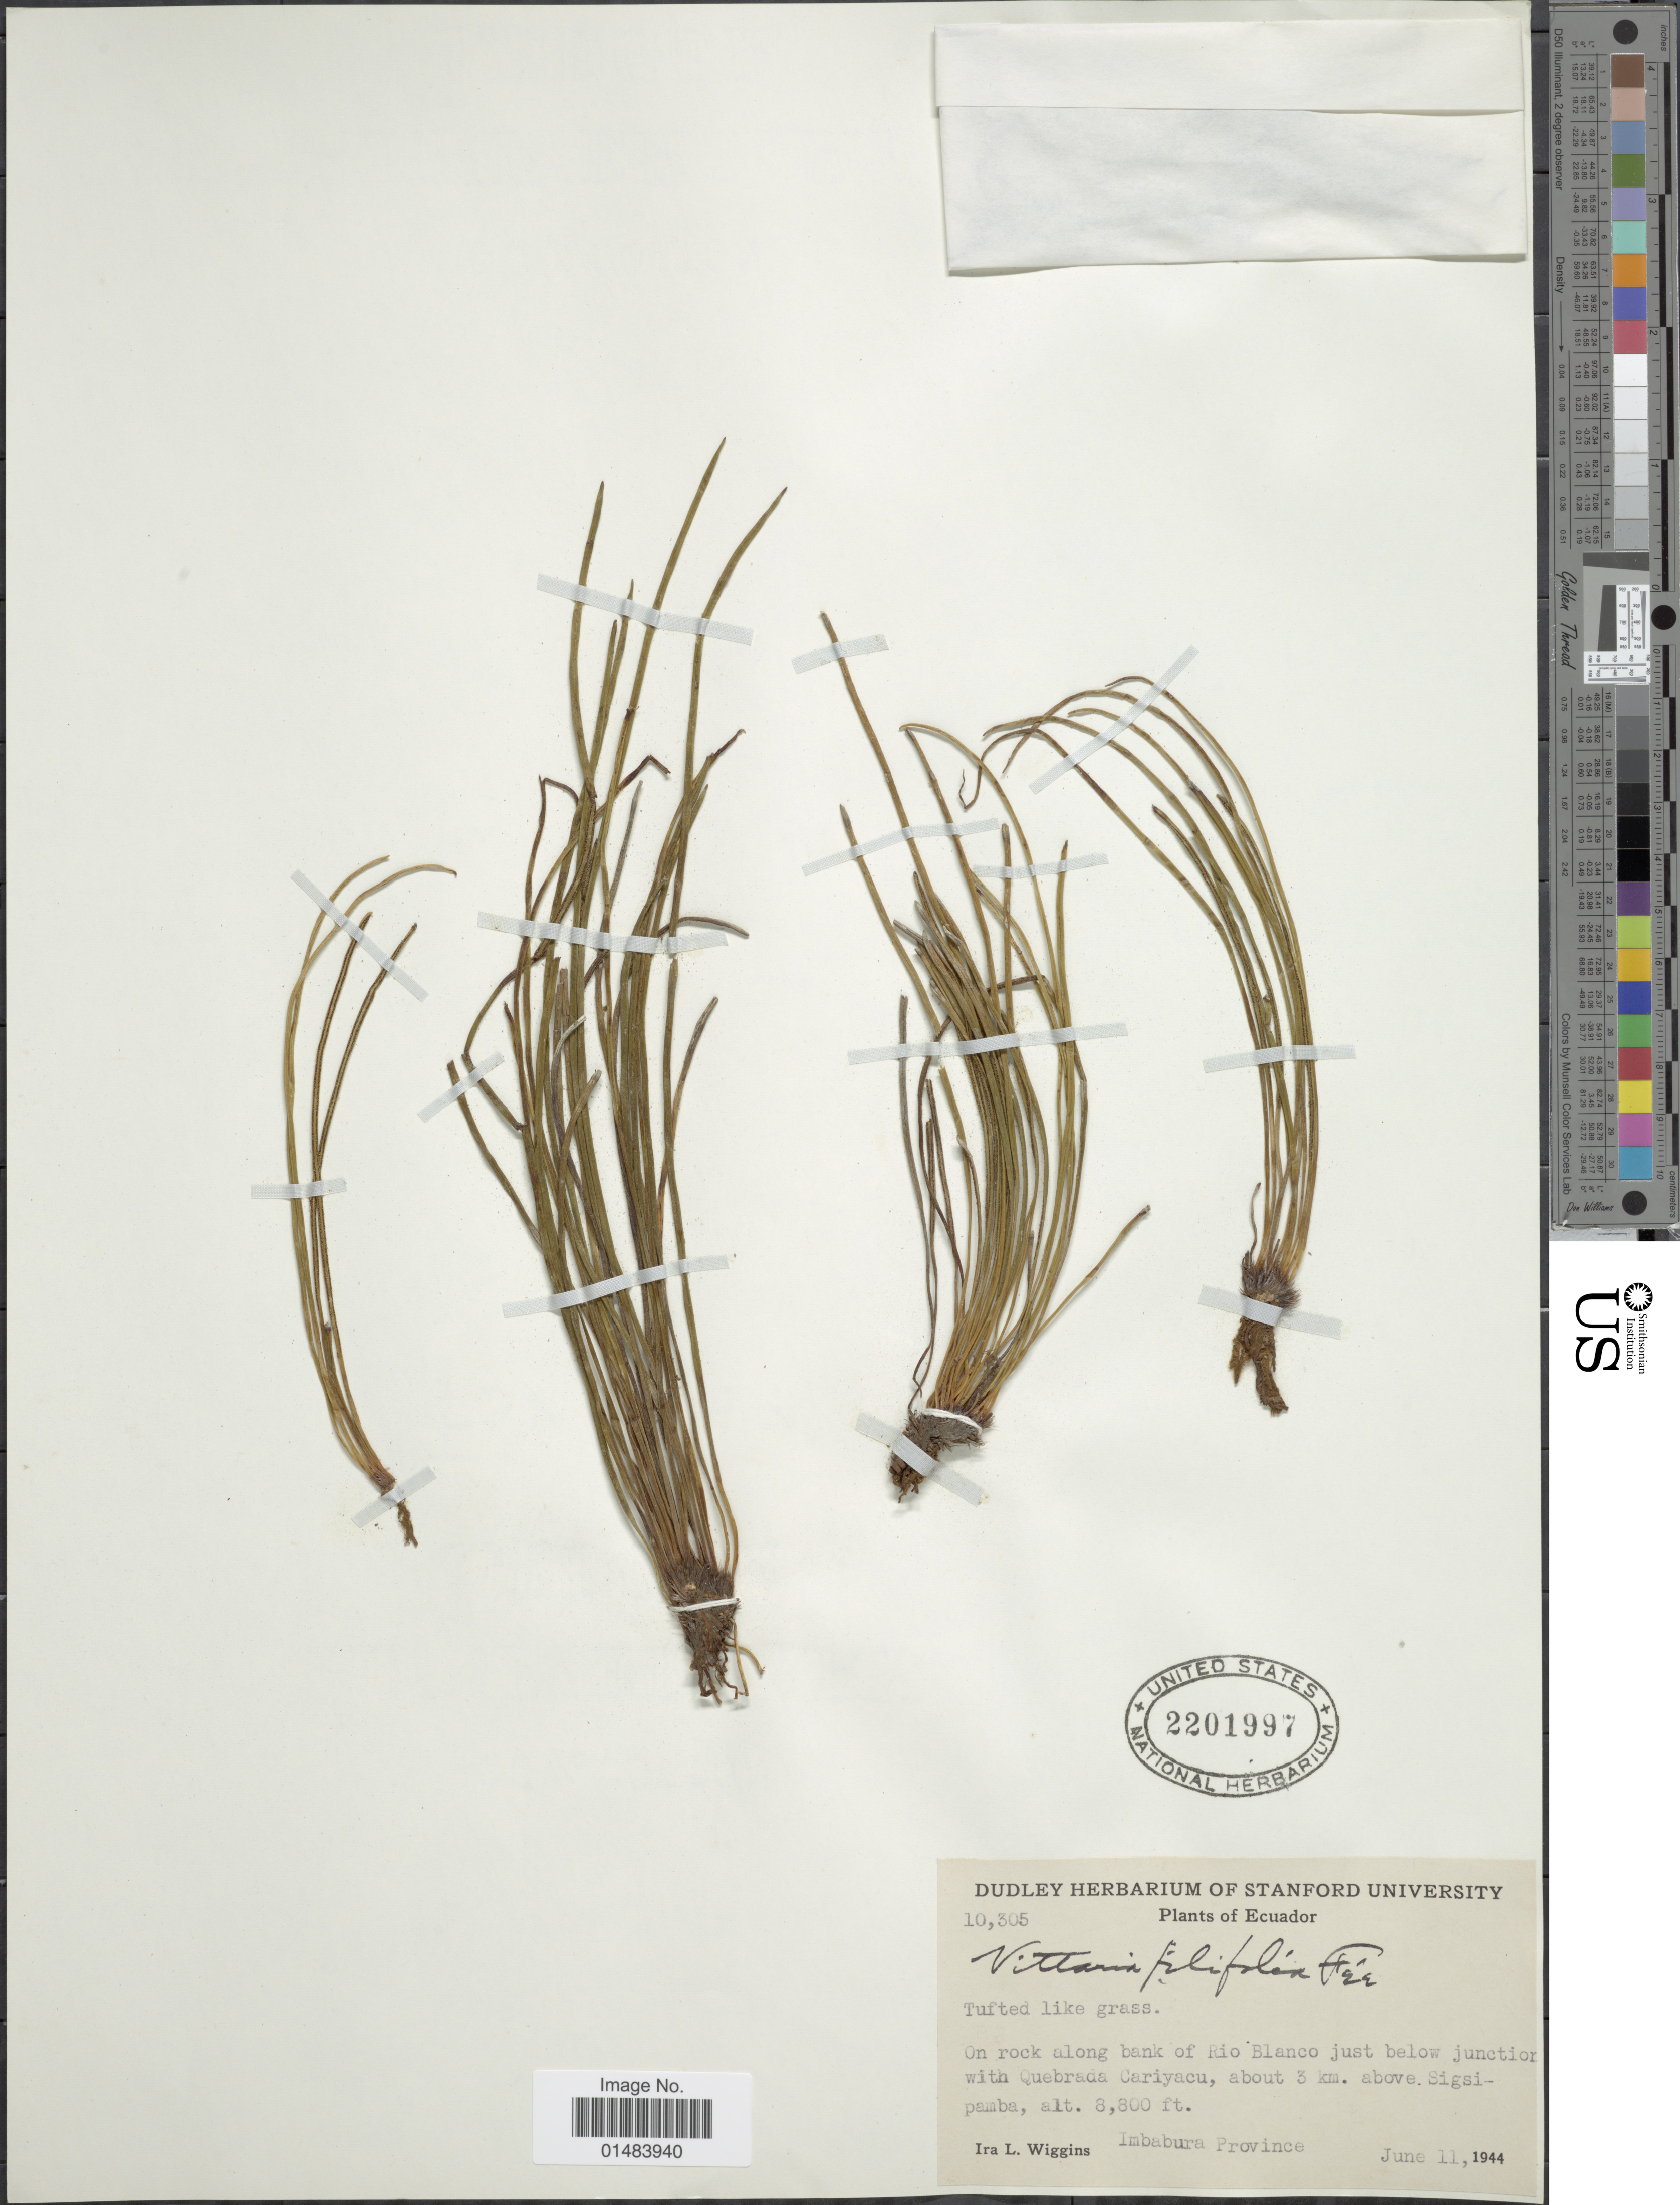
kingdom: Plantae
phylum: Tracheophyta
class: Polypodiopsida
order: Polypodiales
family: Pteridaceae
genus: Vittaria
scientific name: Vittaria graminifolia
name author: Kaulf.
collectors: I. L. Wiggins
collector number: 10305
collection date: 1944-06-11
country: Ecuador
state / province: Imbabura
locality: On rock along bank of Rio Blanco just below junction with Quebrada Cariyacu, about 3 km. above Sigsipamba.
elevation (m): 2682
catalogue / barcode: US 2201997